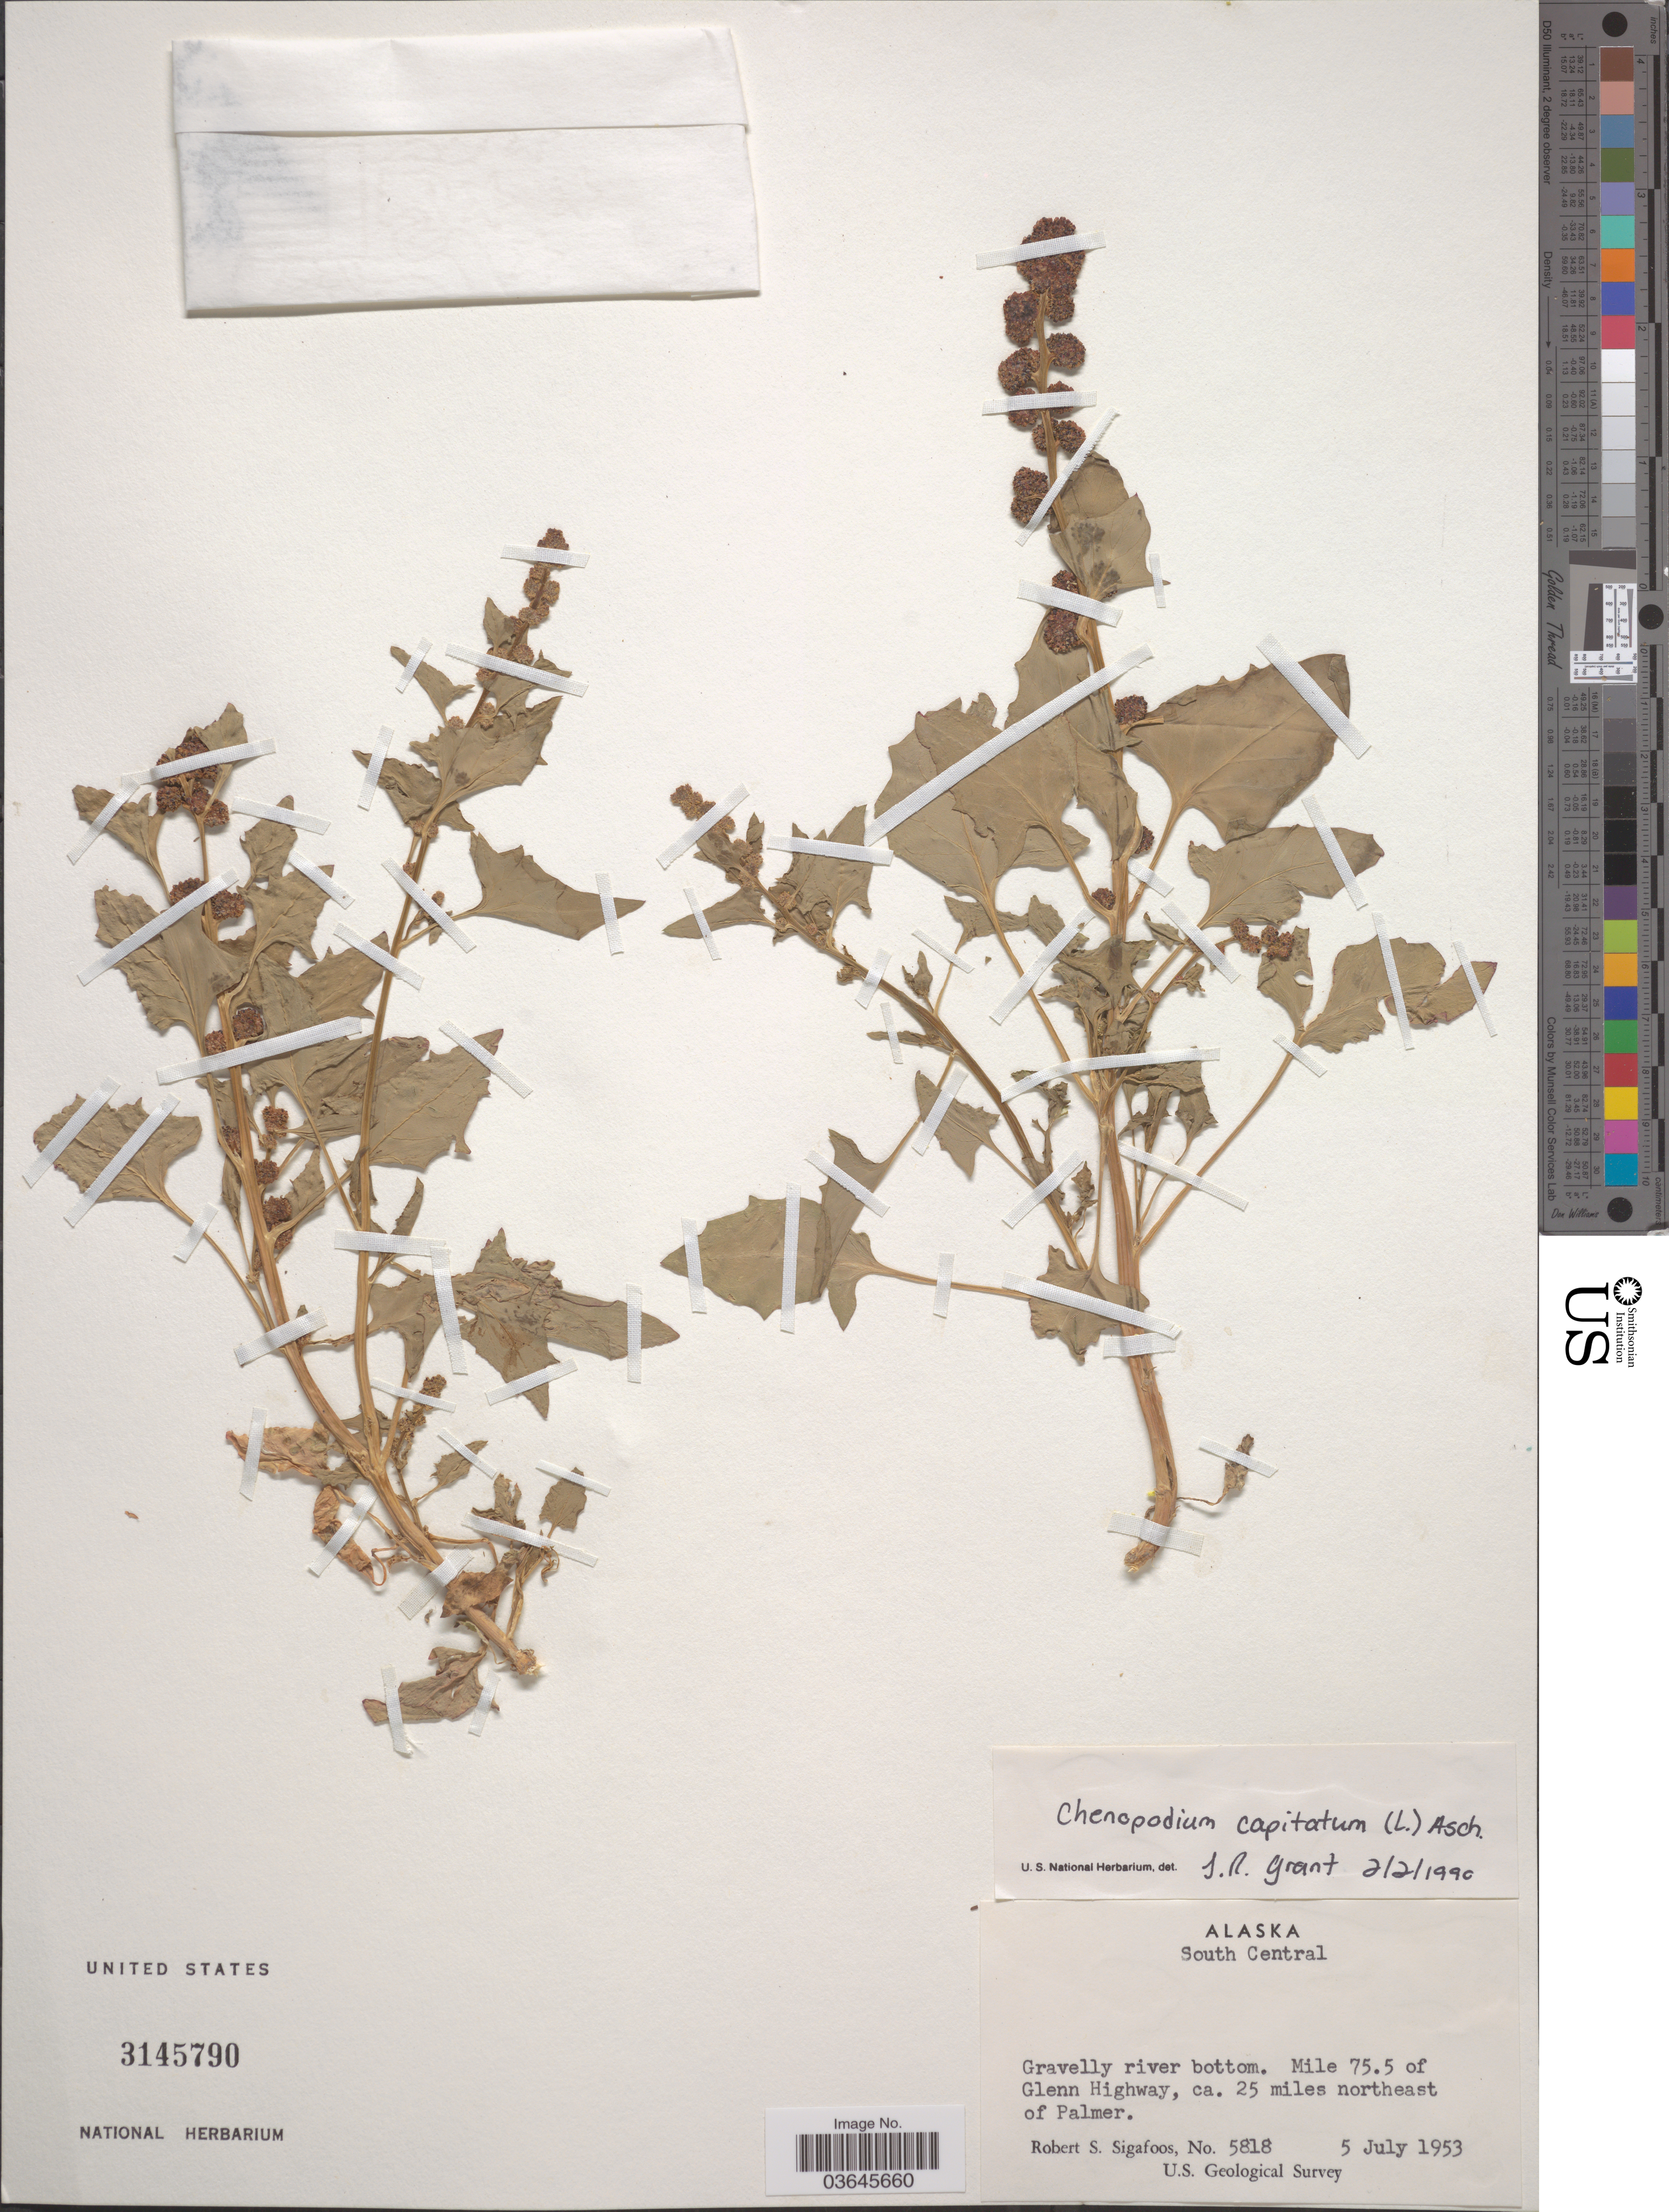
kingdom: Plantae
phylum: Tracheophyta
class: Magnoliopsida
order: Caryophyllales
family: Amaranthaceae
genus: Blitum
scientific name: Blitum capitatum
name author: L.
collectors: R. Sigafoos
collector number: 5818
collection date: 1953-07-05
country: United States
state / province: Alaska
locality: South Central. Gravelly river bottom. Mile 75.5 of Glenn Highway, ca. 25 miles northeast of Palmer.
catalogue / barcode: US 3145790